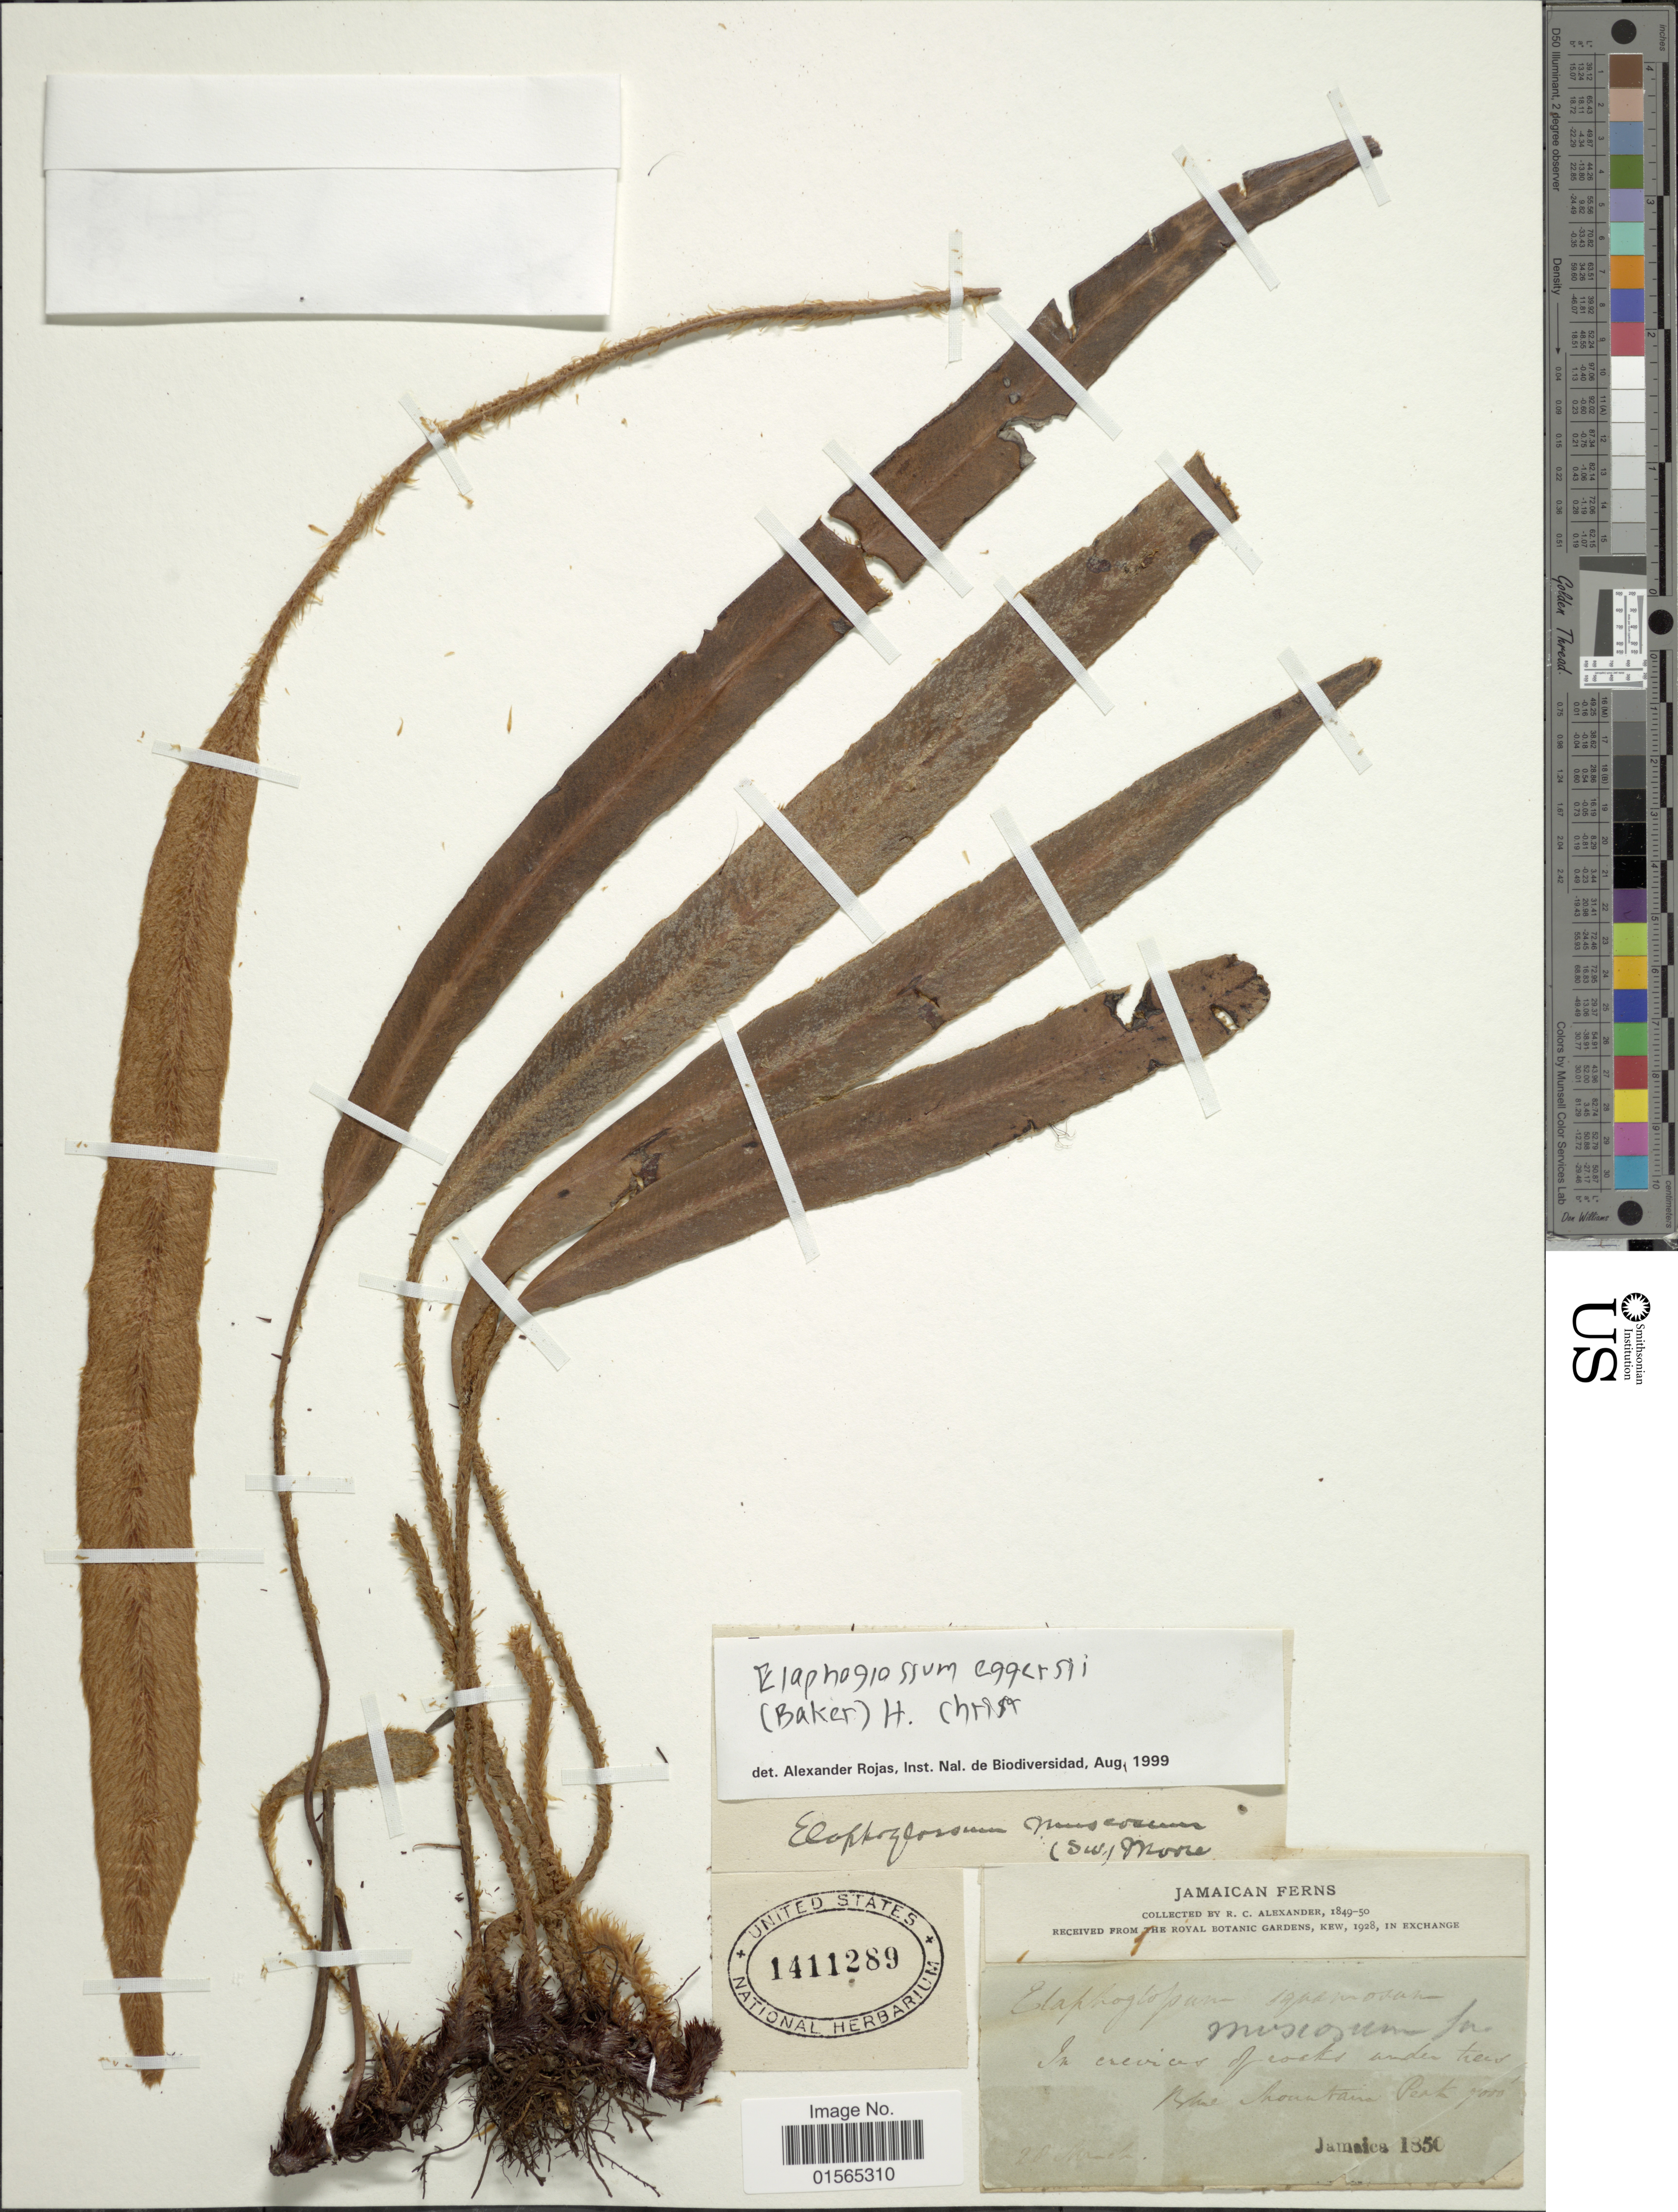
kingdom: Plantae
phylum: Tracheophyta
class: Polypodiopsida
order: Polypodiales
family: Dryopteridaceae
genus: Elaphoglossum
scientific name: Elaphoglossum eggersii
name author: (Baker) Christ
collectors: R. C. Alexander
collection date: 1849/1850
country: Jamaica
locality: In crevices of rocks under trees, Blue Mountain Peak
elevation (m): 2134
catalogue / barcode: US 1411289